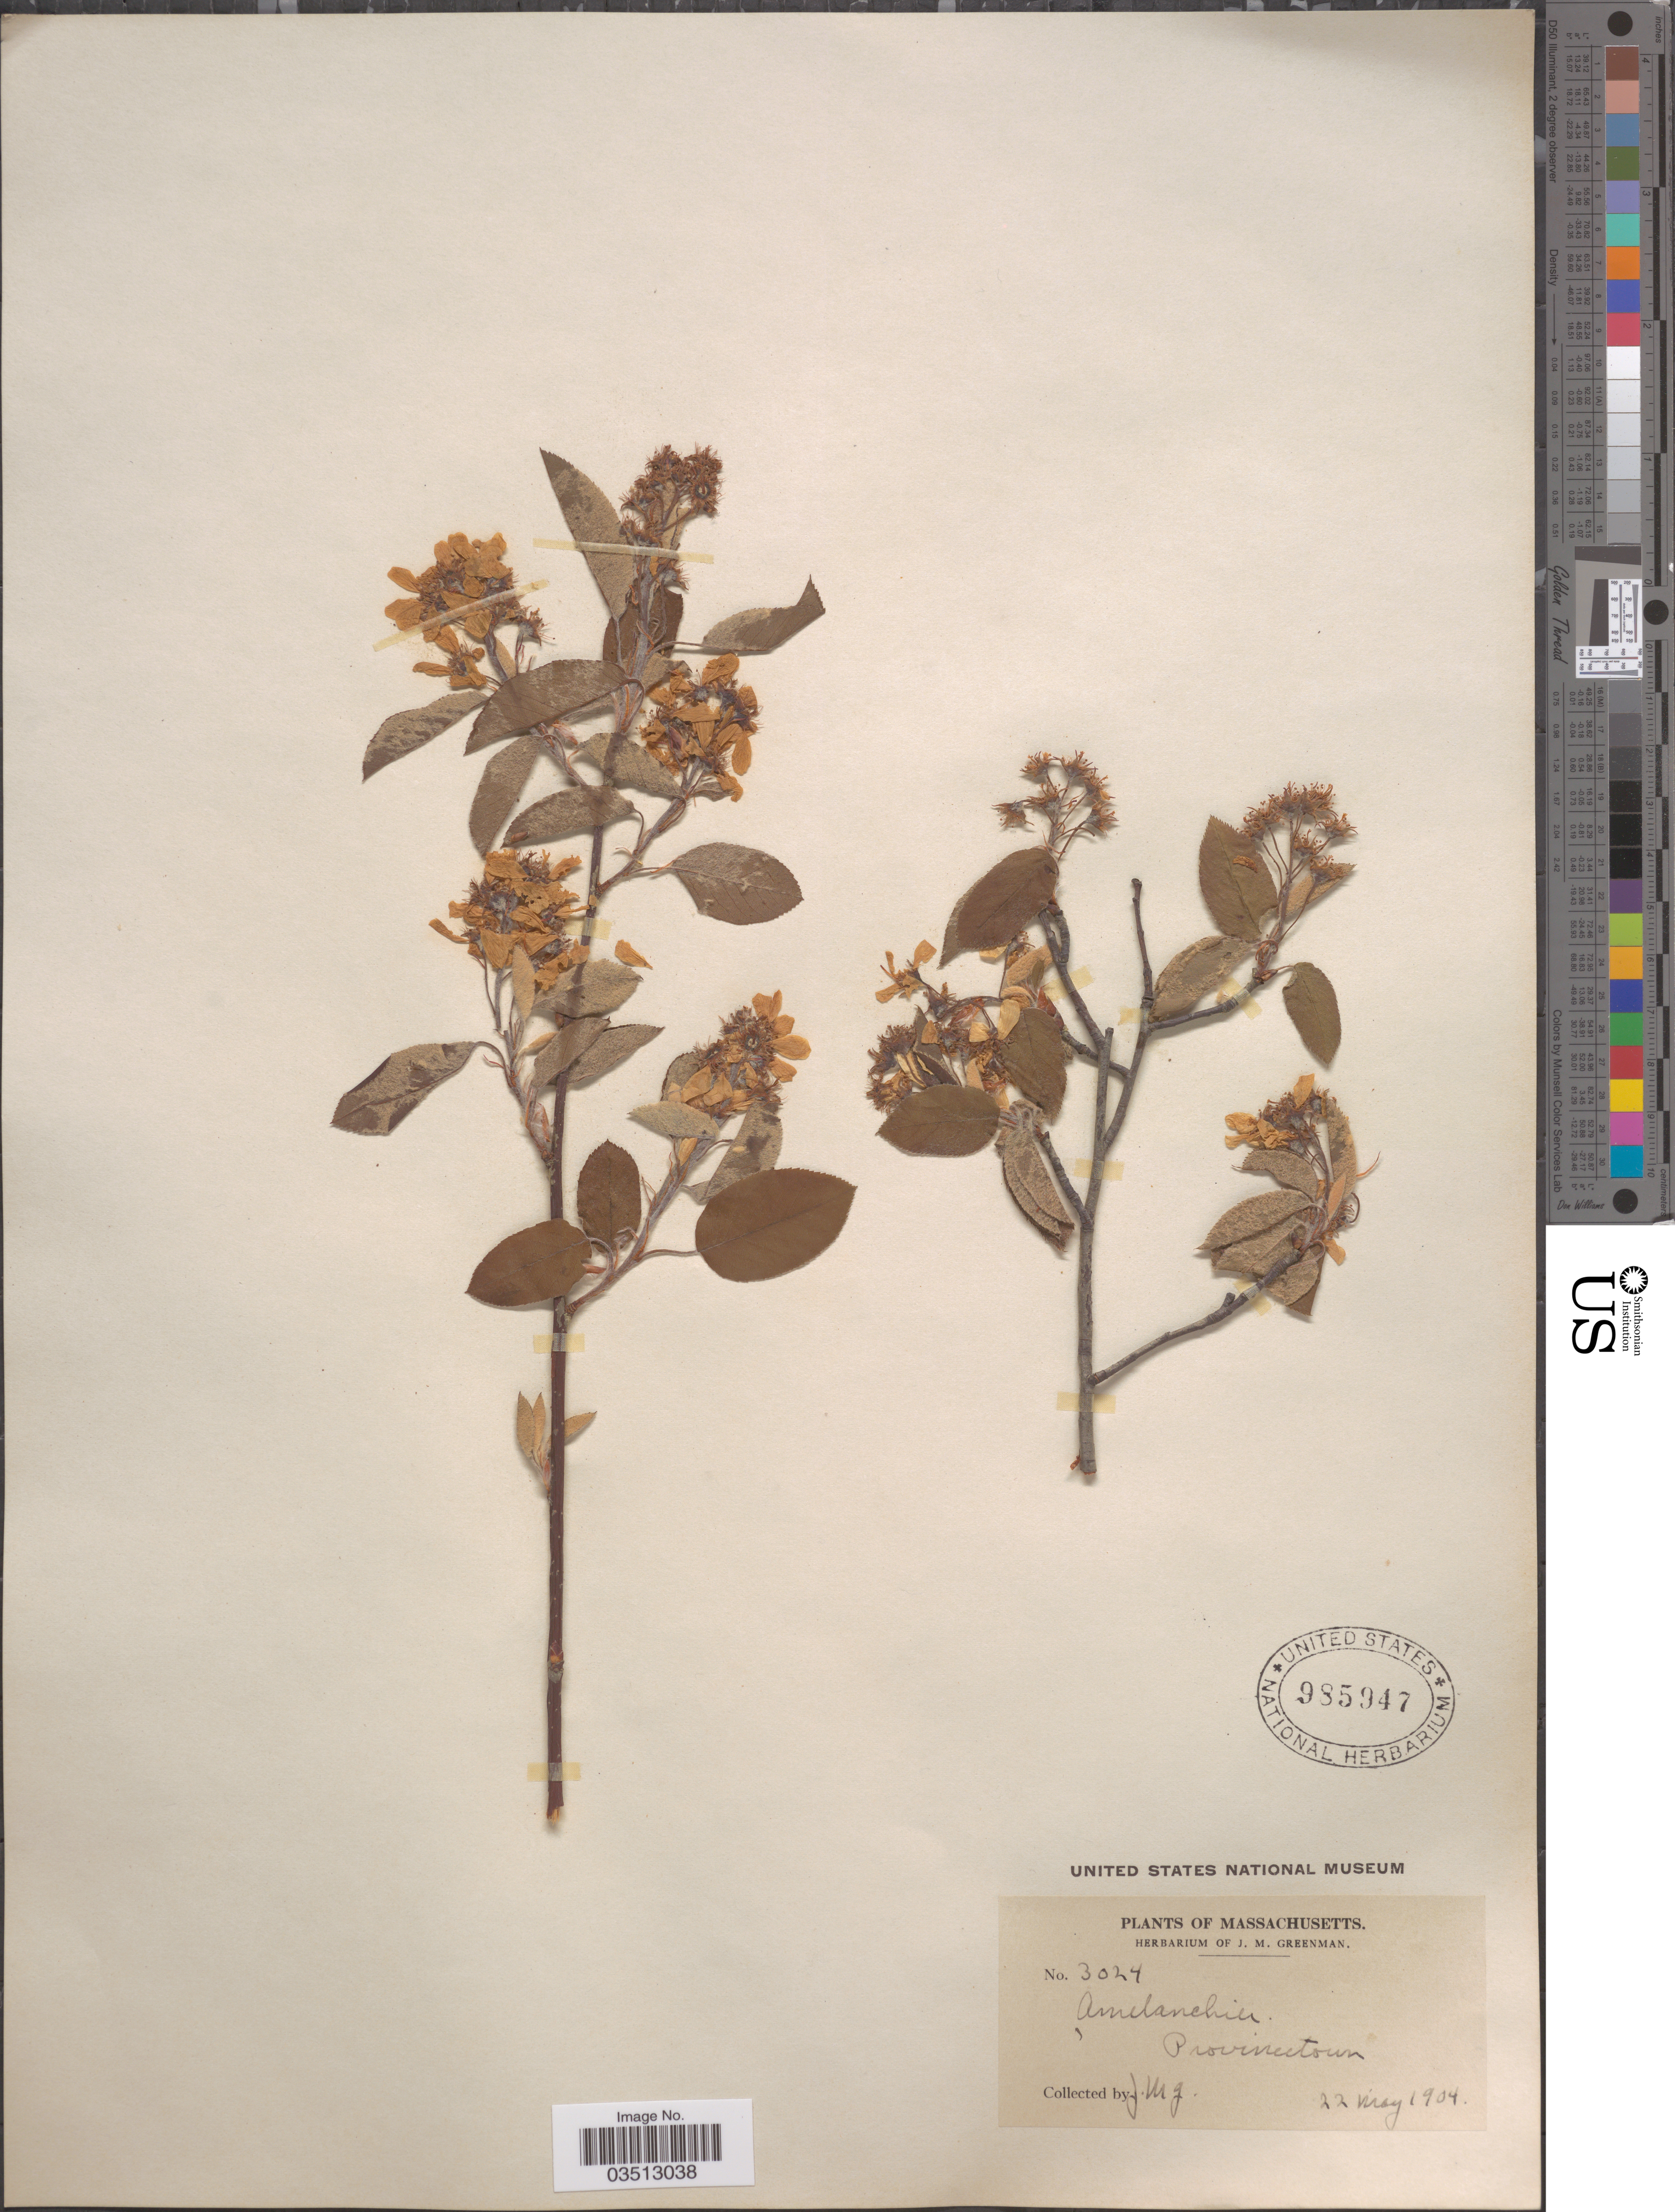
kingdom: Plantae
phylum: Tracheophyta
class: Magnoliopsida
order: Rosales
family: Rosaceae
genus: Amelanchier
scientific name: Amelanchier sp.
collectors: J. M. Greenman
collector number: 3024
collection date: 1904-05-22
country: United States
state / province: Massachusetts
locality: Provincetown.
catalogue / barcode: US 985947